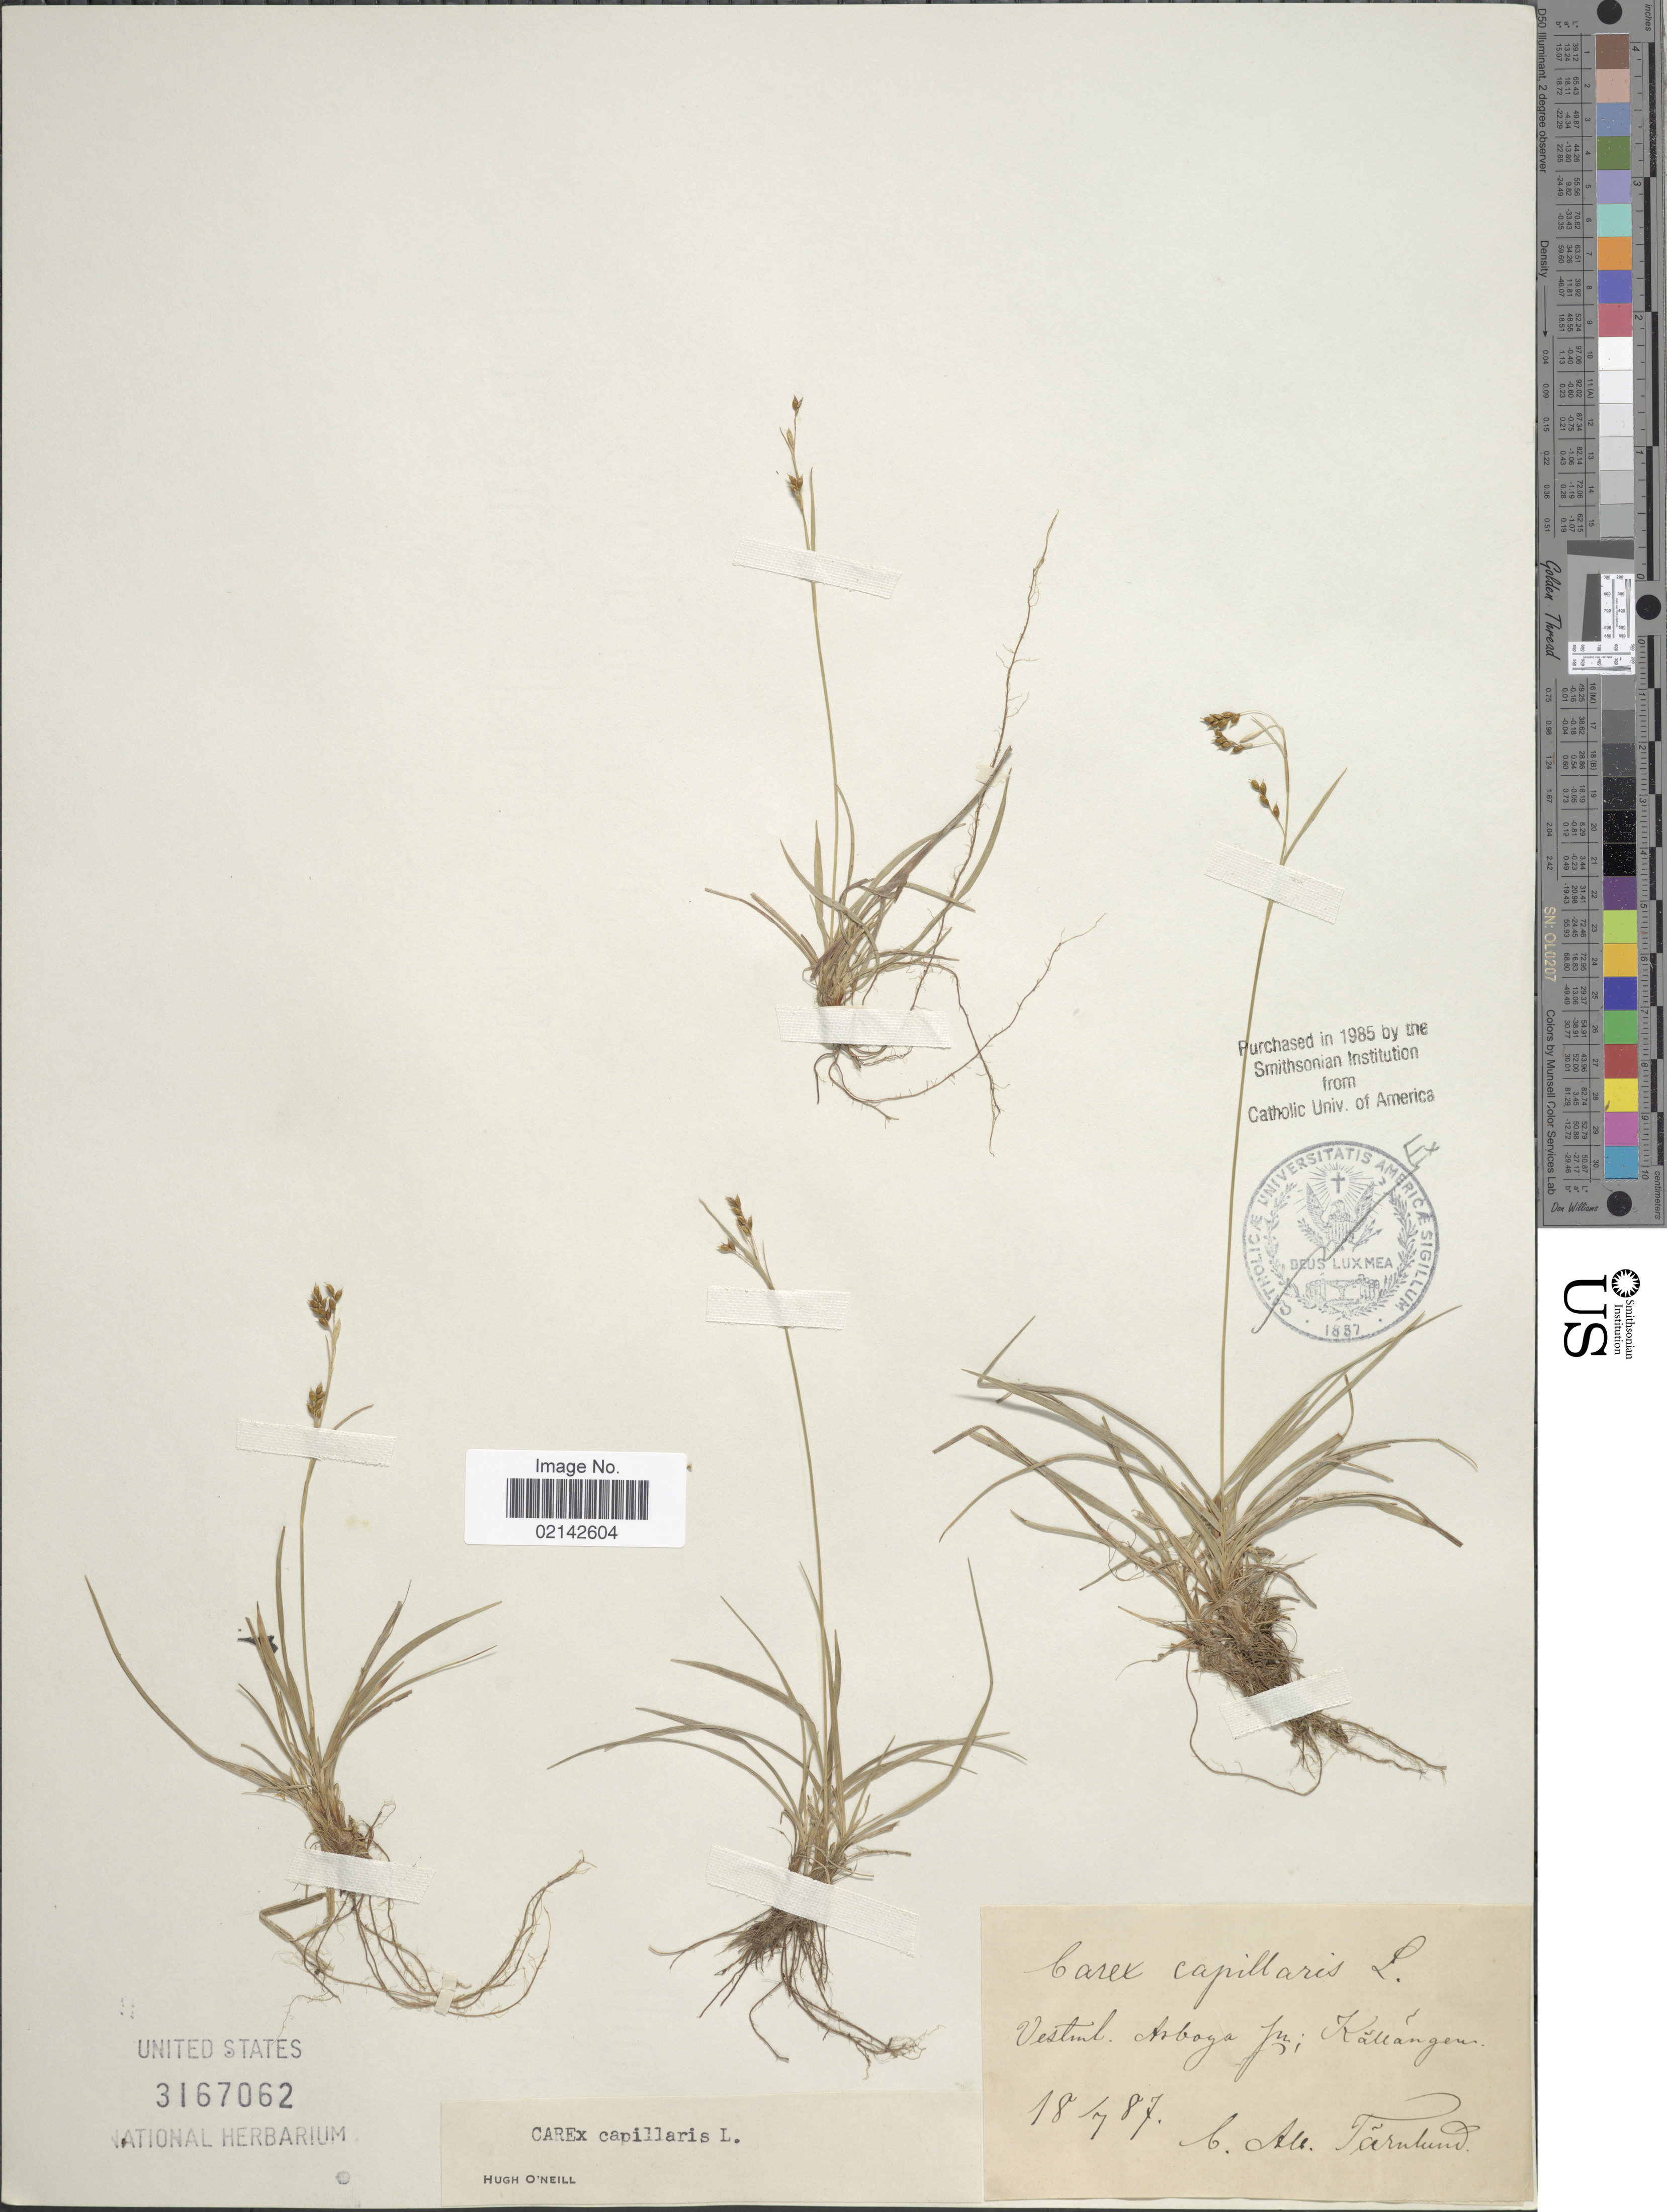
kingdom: Plantae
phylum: Tracheophyta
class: Liliopsida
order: Poales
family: Cyperaceae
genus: Carex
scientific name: Carex capillaris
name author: L.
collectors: C. Farulund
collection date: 1887-07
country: Sweden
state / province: Vastmanland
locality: Vestml. Arboga sn. Kallangen [interpreted]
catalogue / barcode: US 3167062